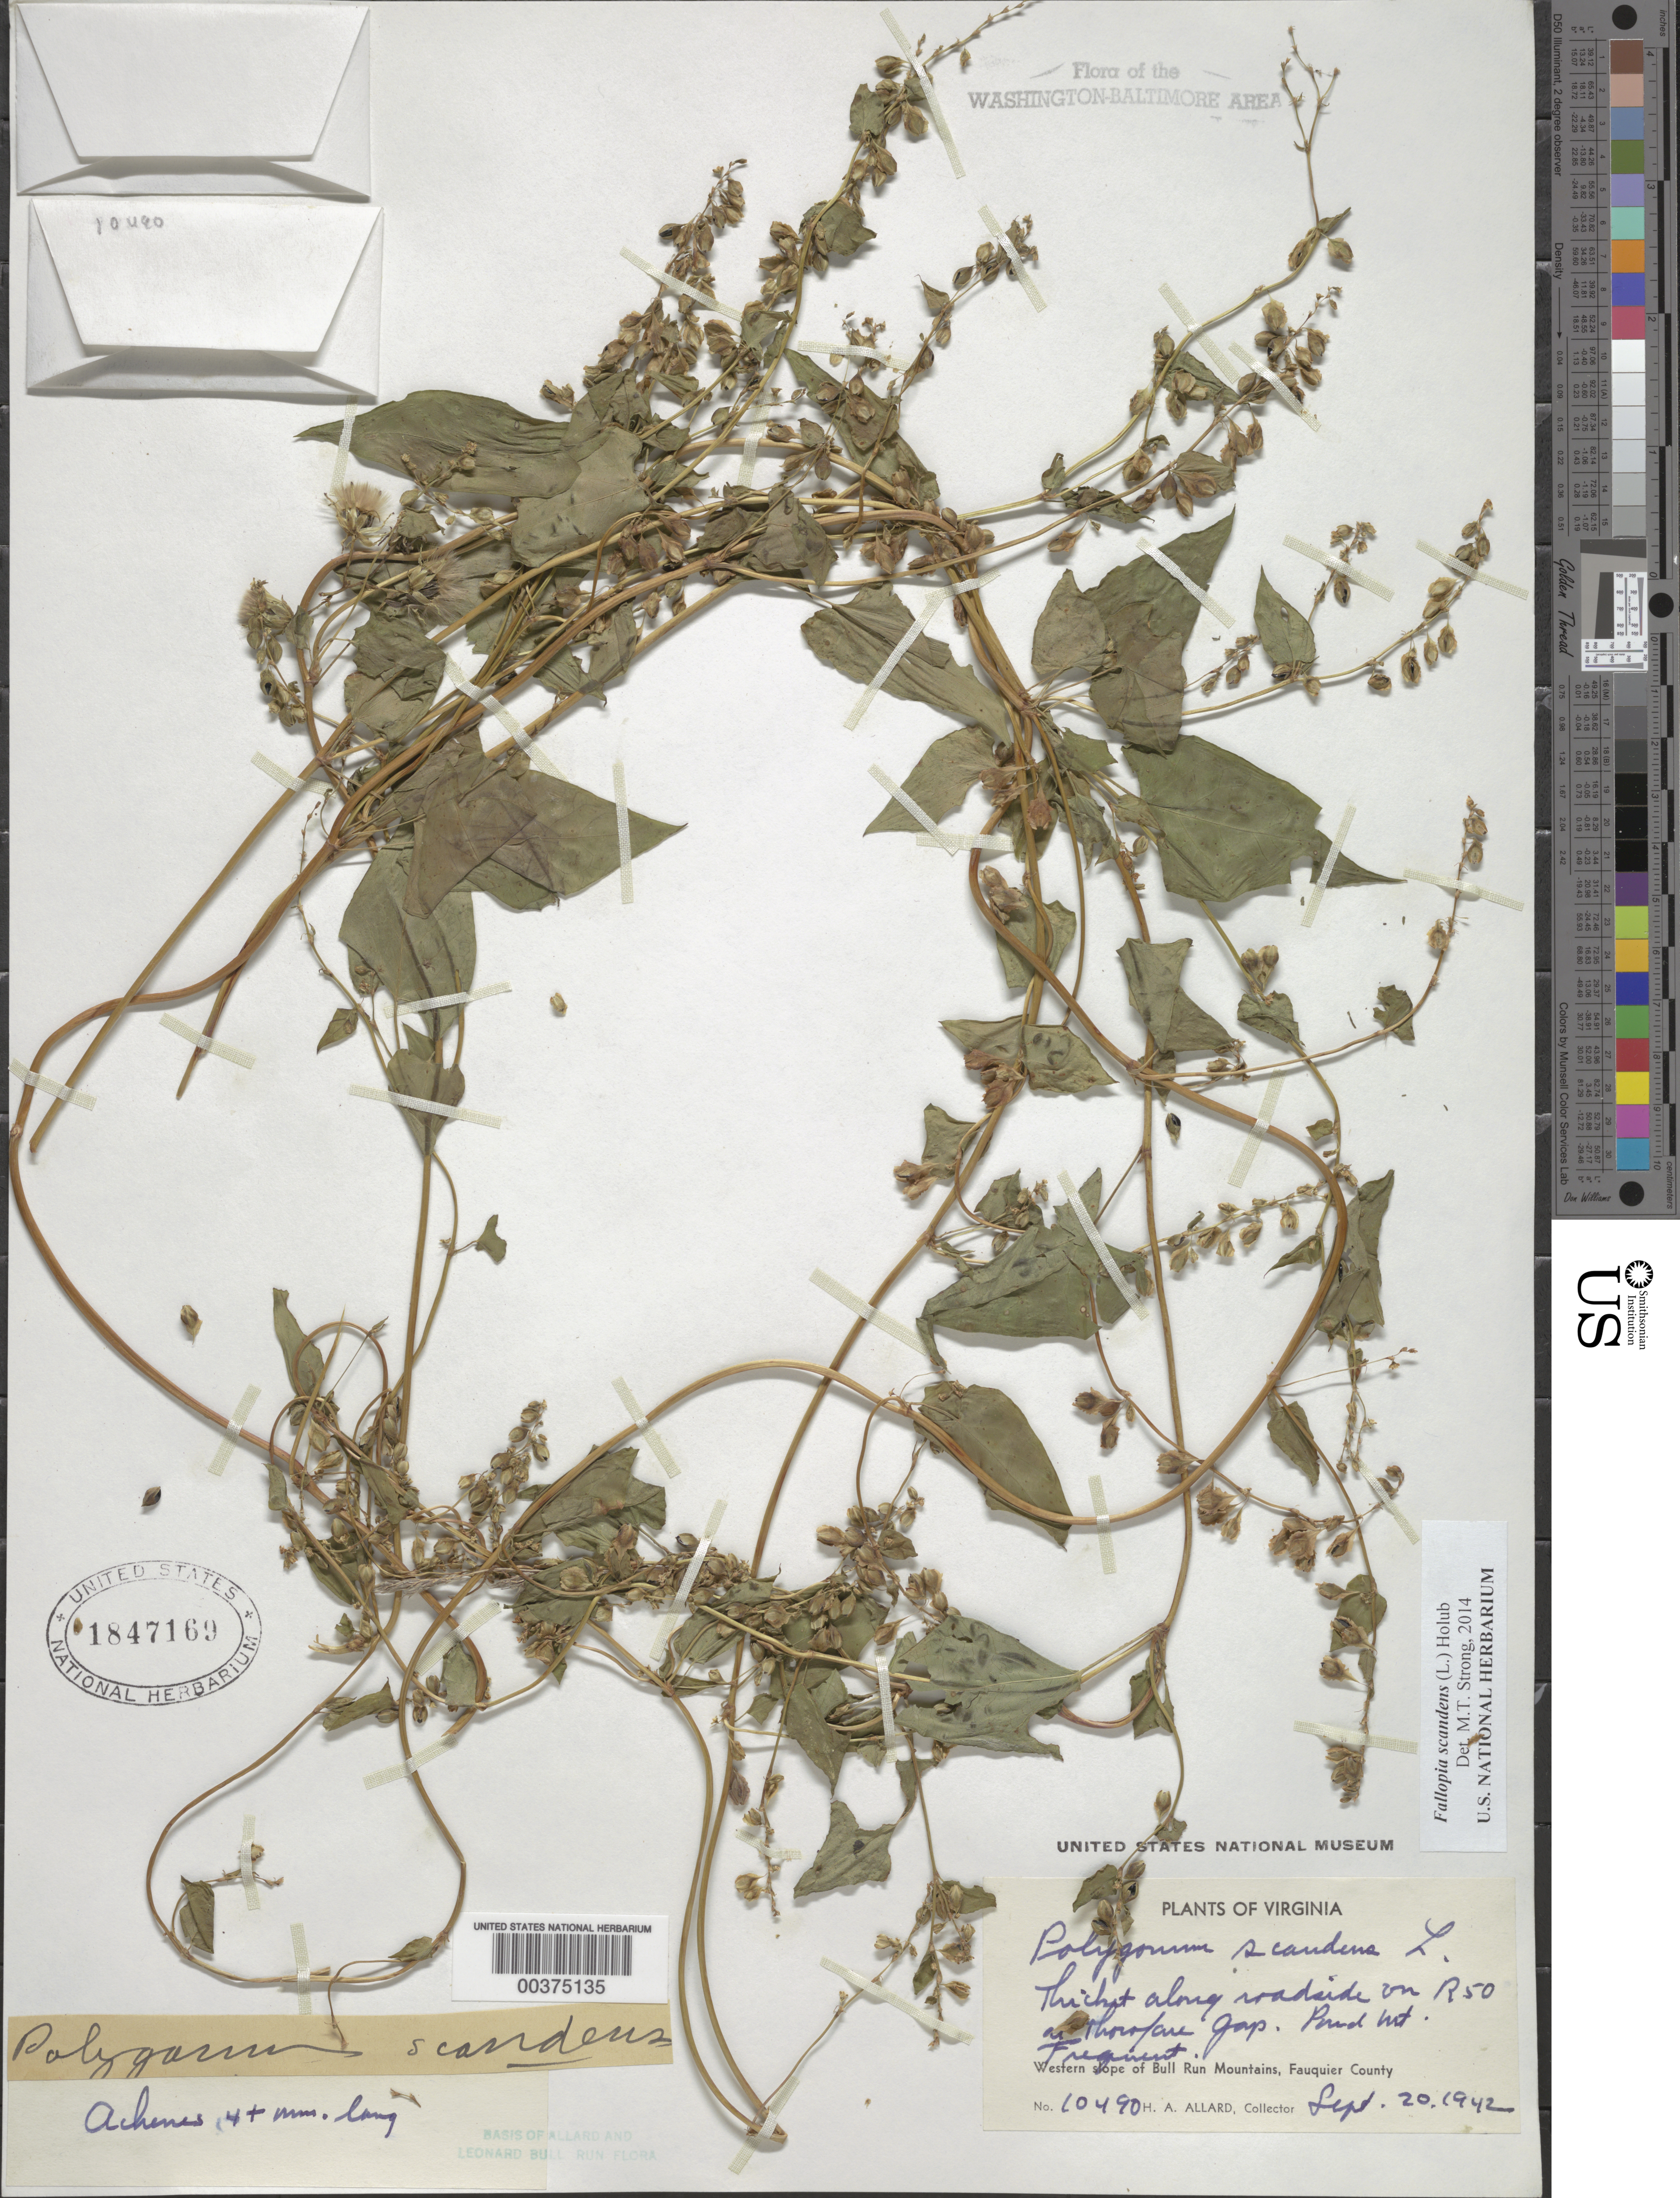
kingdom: Plantae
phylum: Tracheophyta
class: Magnoliopsida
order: Caryophyllales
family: Polygonaceae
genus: Fallopia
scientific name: Fallopia scandens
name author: (L.) Holub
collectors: H. A. Allard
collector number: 10490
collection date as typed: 20 Sep 1942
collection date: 1942-09-20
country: United States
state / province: Virginia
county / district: Fauquier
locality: Route 50, Thorofare Gap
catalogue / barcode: US 1847169